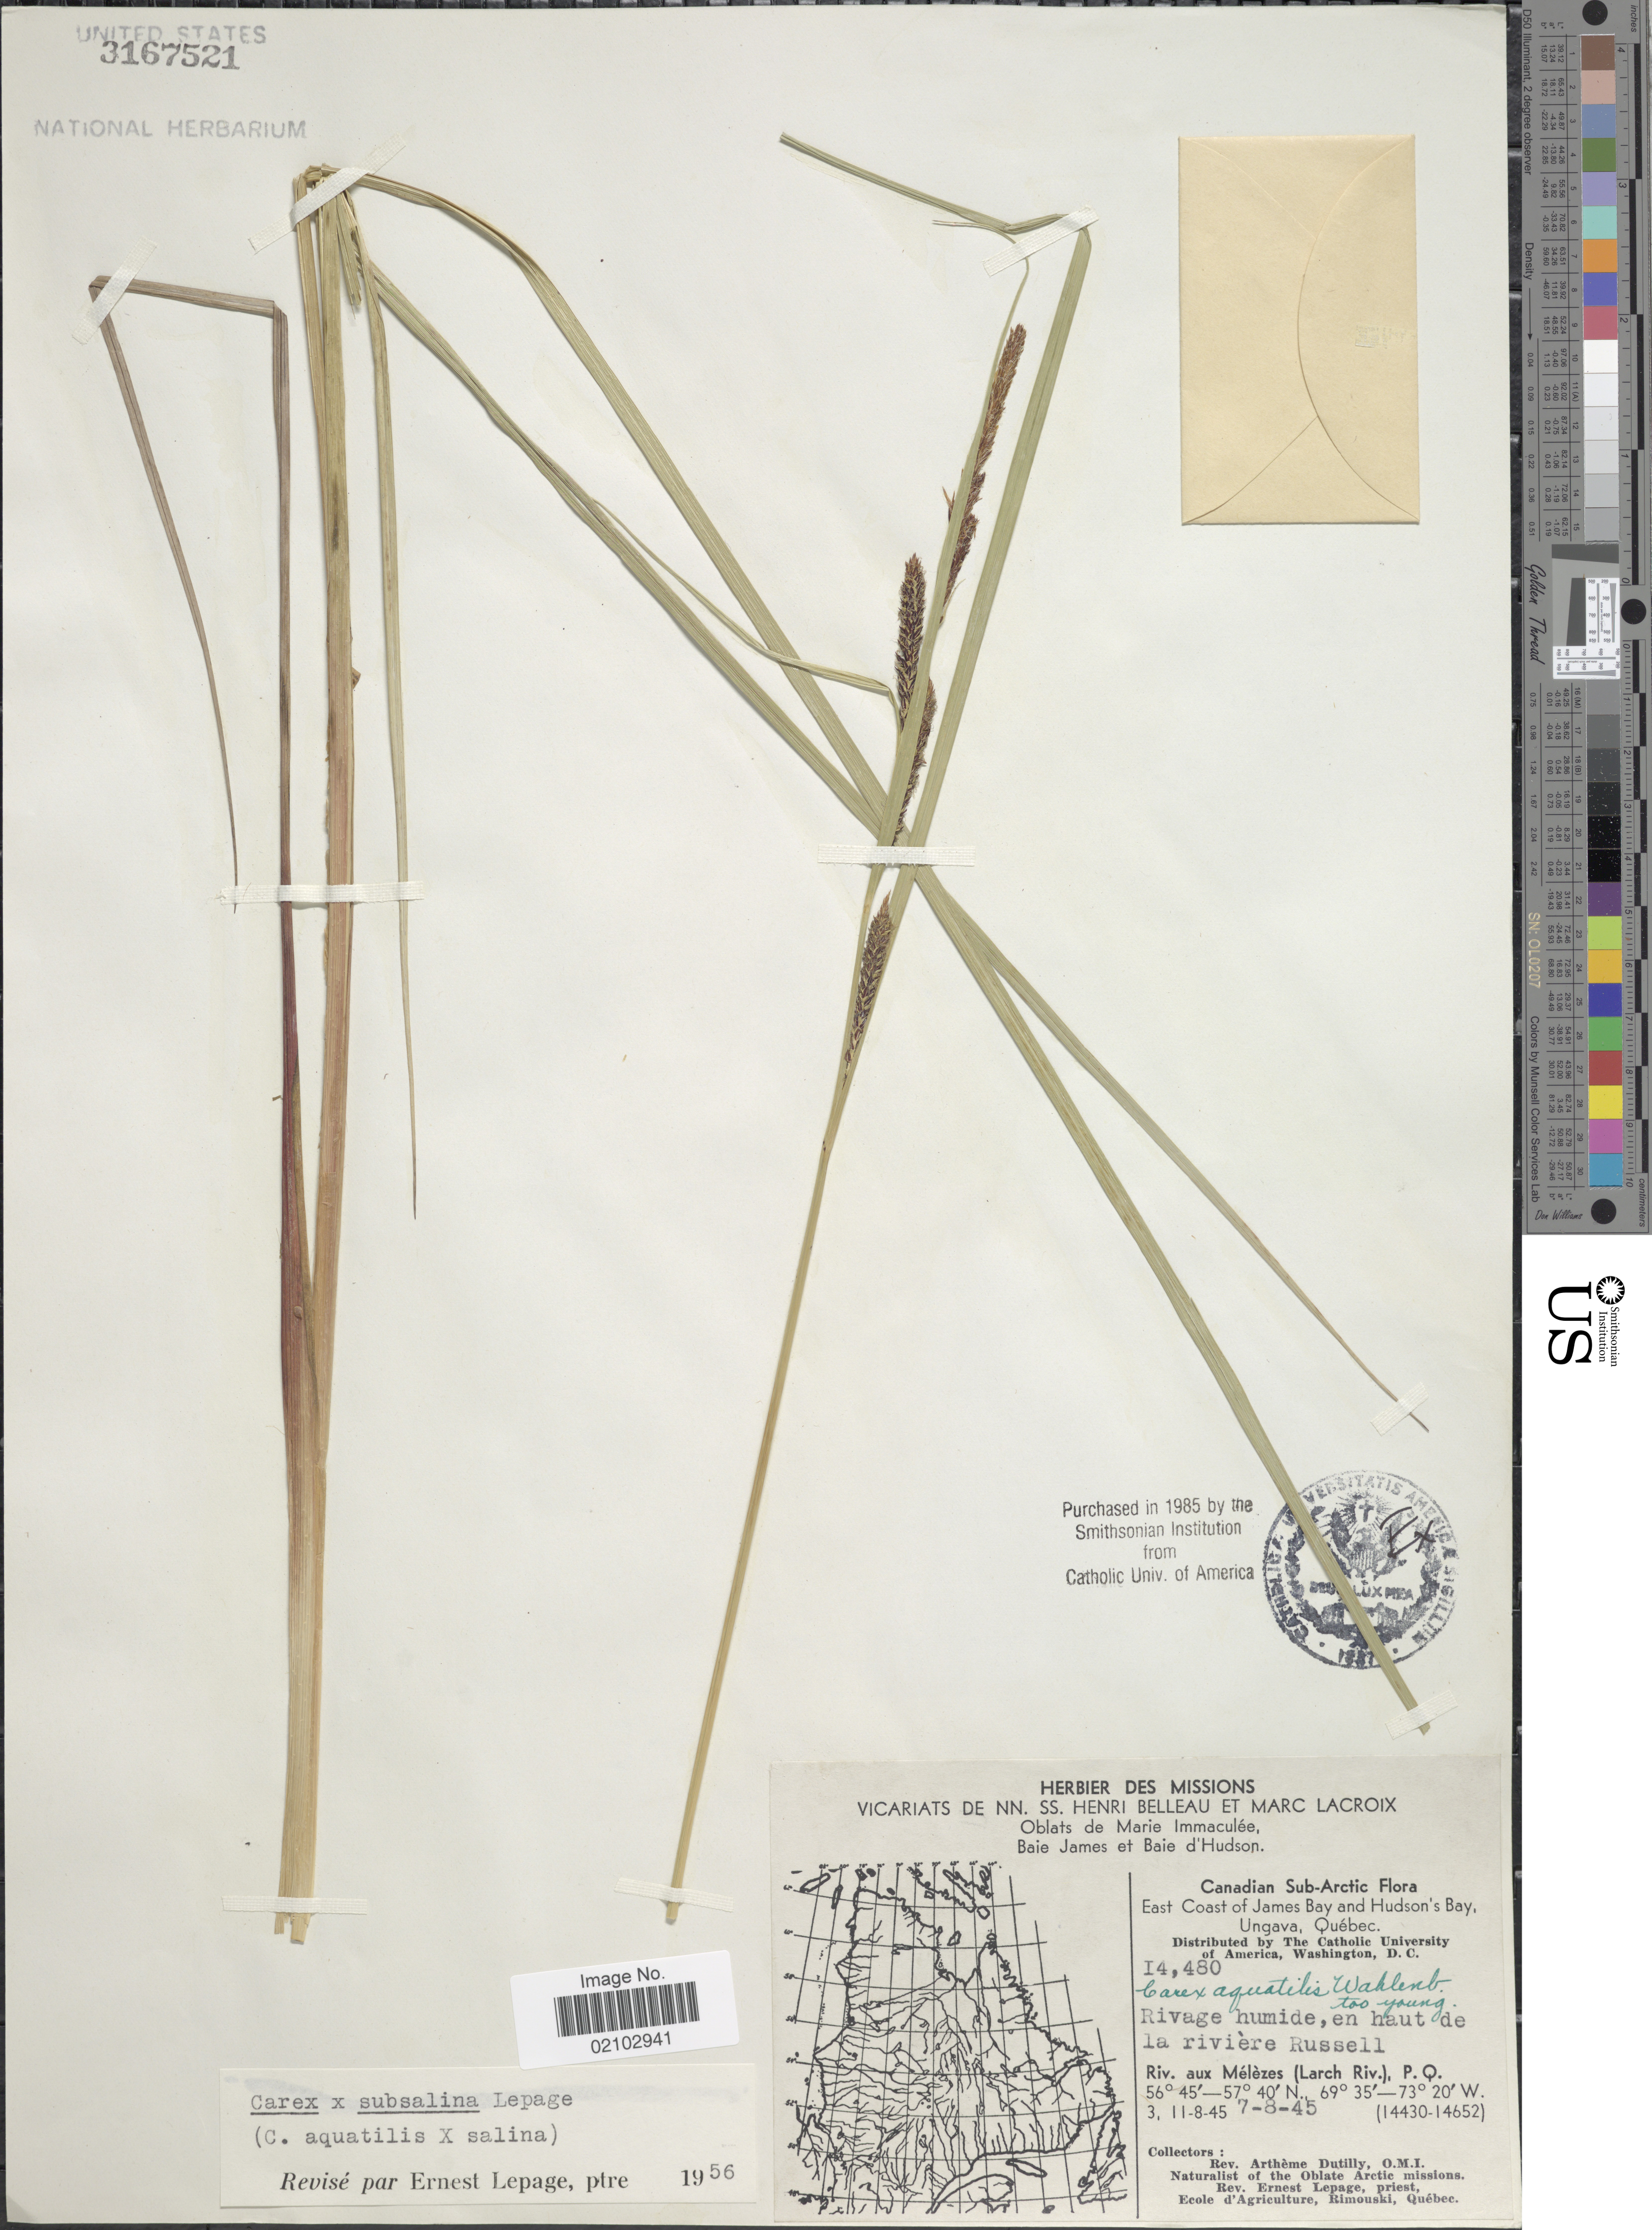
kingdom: Plantae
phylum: Tracheophyta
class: Liliopsida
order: Poales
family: Cyperaceae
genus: Carex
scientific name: Carex aquatilis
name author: Wahlenb.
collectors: A. Dutilly & E. Lepage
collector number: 14480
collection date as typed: Transcribed d/m/y: 7/8/45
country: Canada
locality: Canadian Sub-Arctic, East Coast of James Bay and Hudon's Bay, Rivage humide, en haut de la riviere Russell, Riv. aux Melezes (Larch Riv.), P.Q.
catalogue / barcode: US 3167521